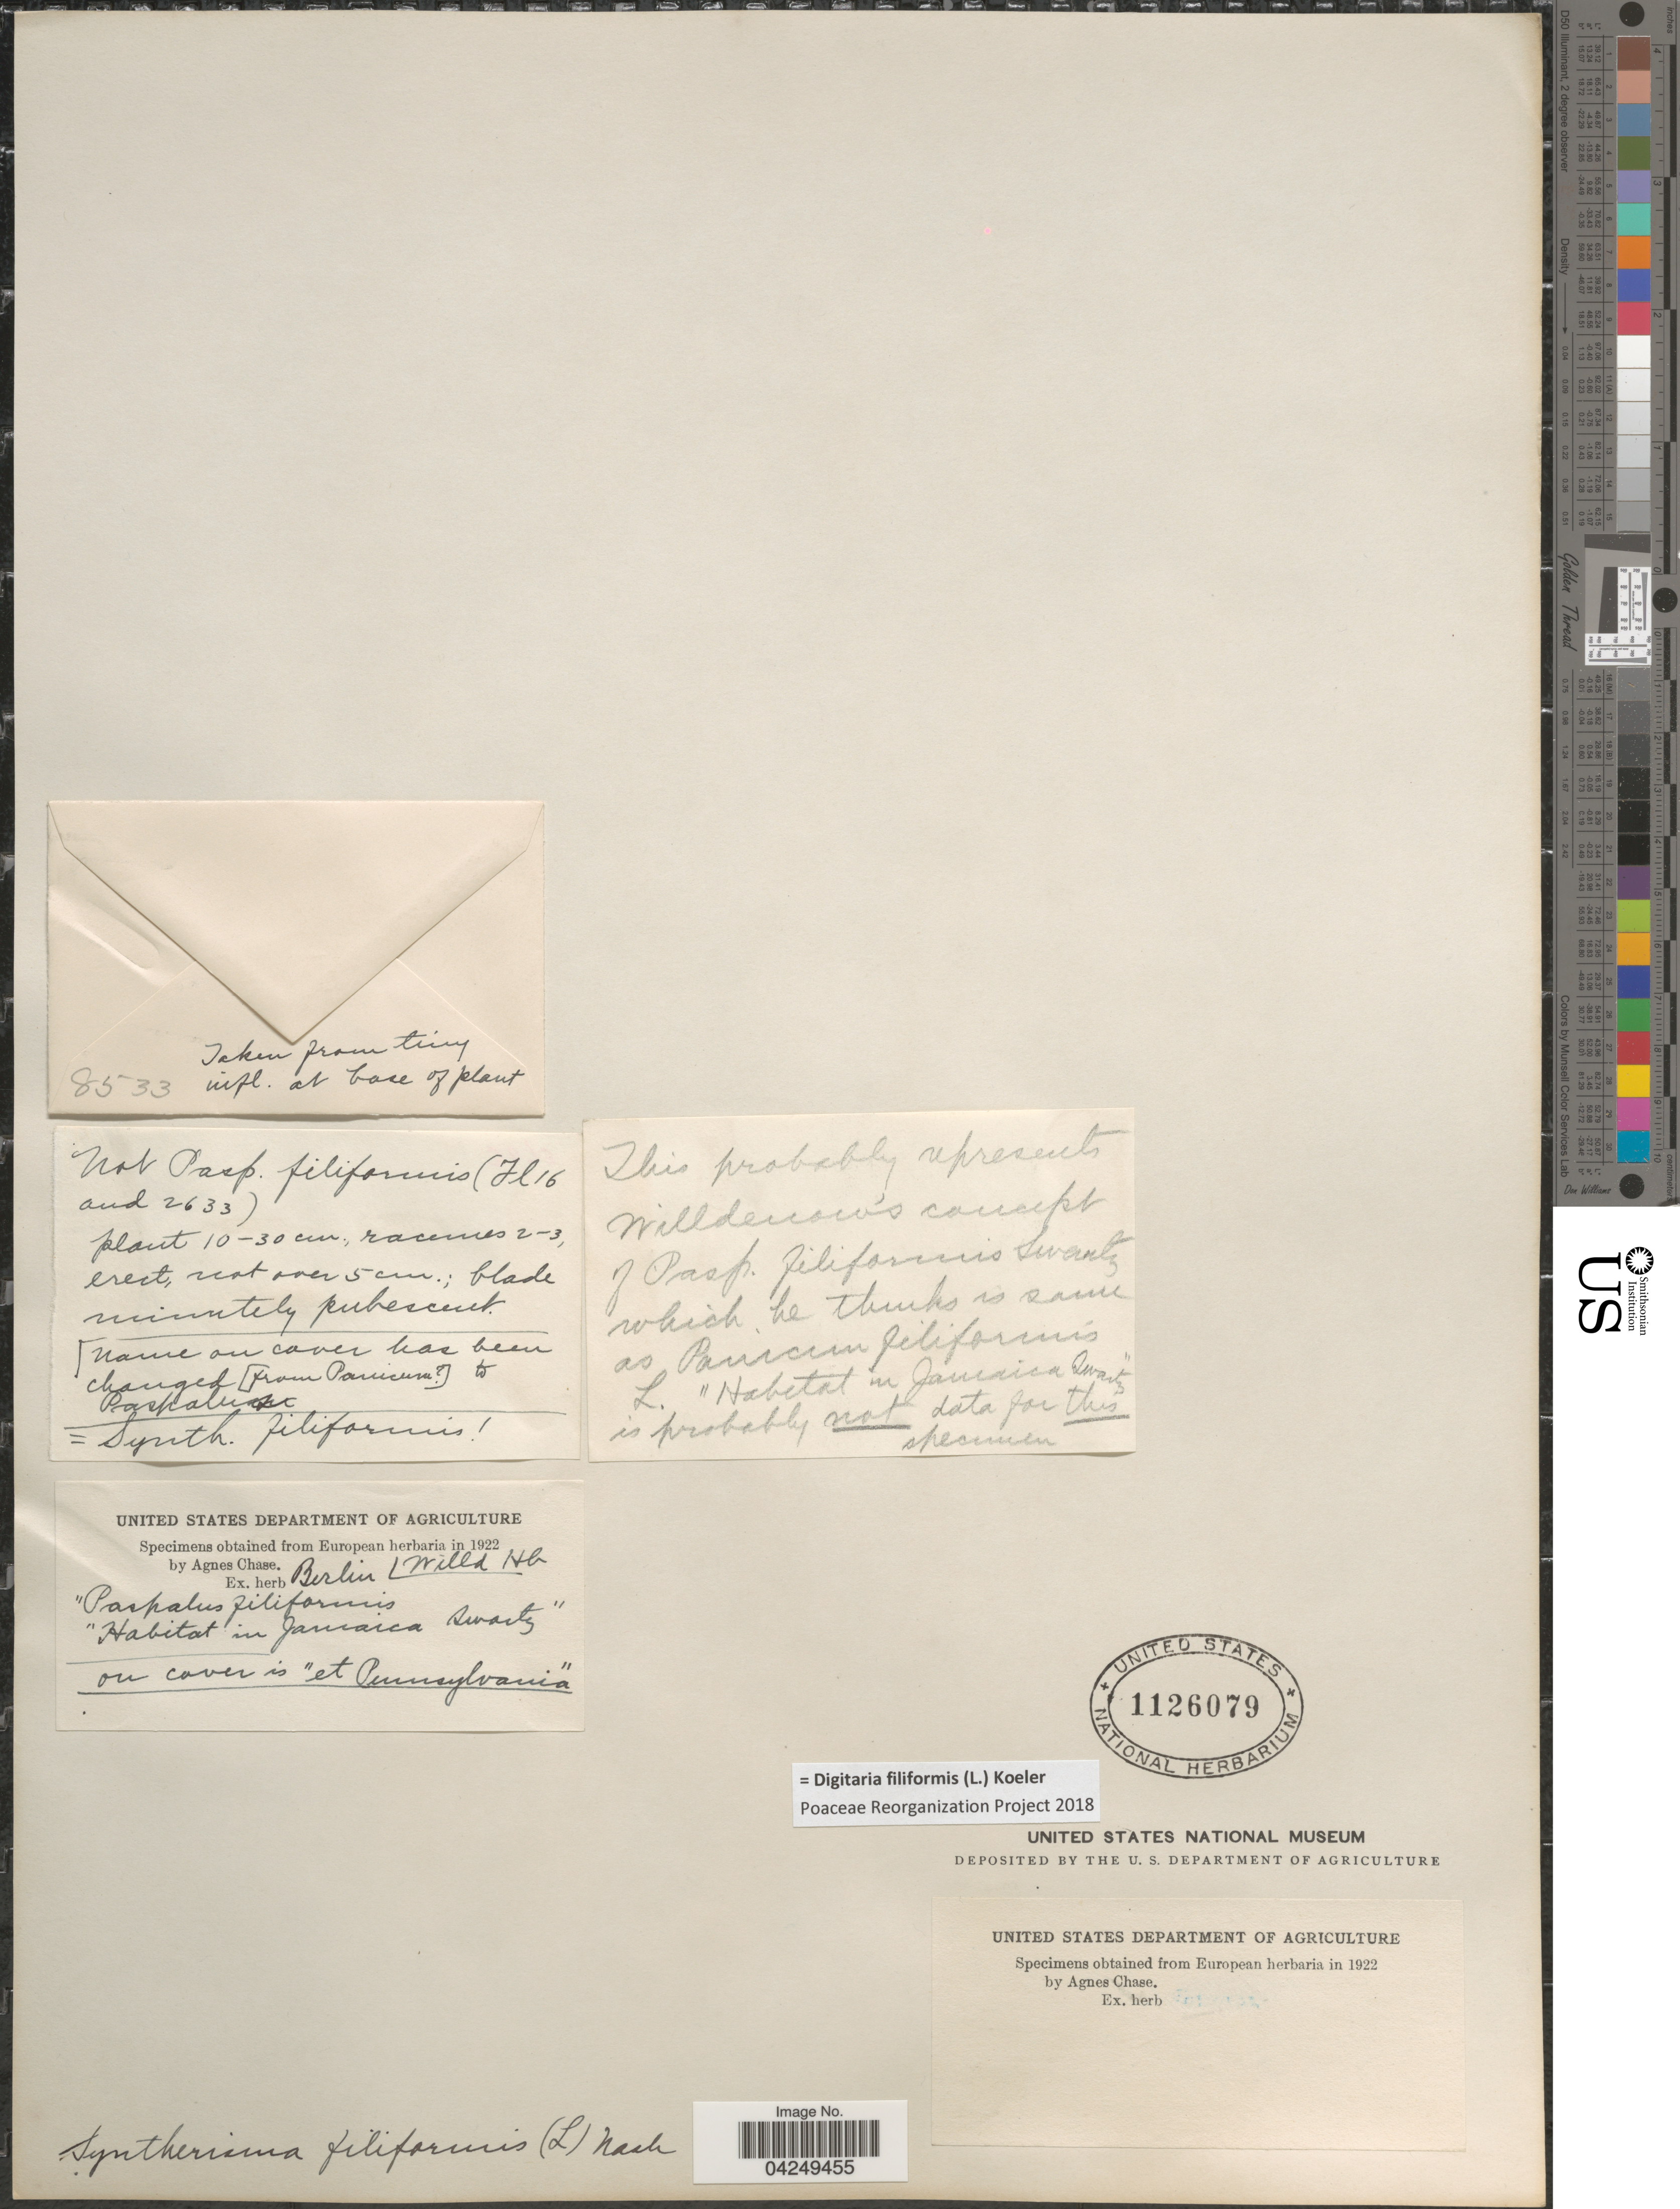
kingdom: Plantae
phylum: Tracheophyta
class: Liliopsida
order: Poales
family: Poaceae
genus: Digitaria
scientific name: Digitaria filiformis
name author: (L.) Koeler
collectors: ex herb. Berlin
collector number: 8533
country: Jamaica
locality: In Jamaica "Swartz".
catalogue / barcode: US 1126079